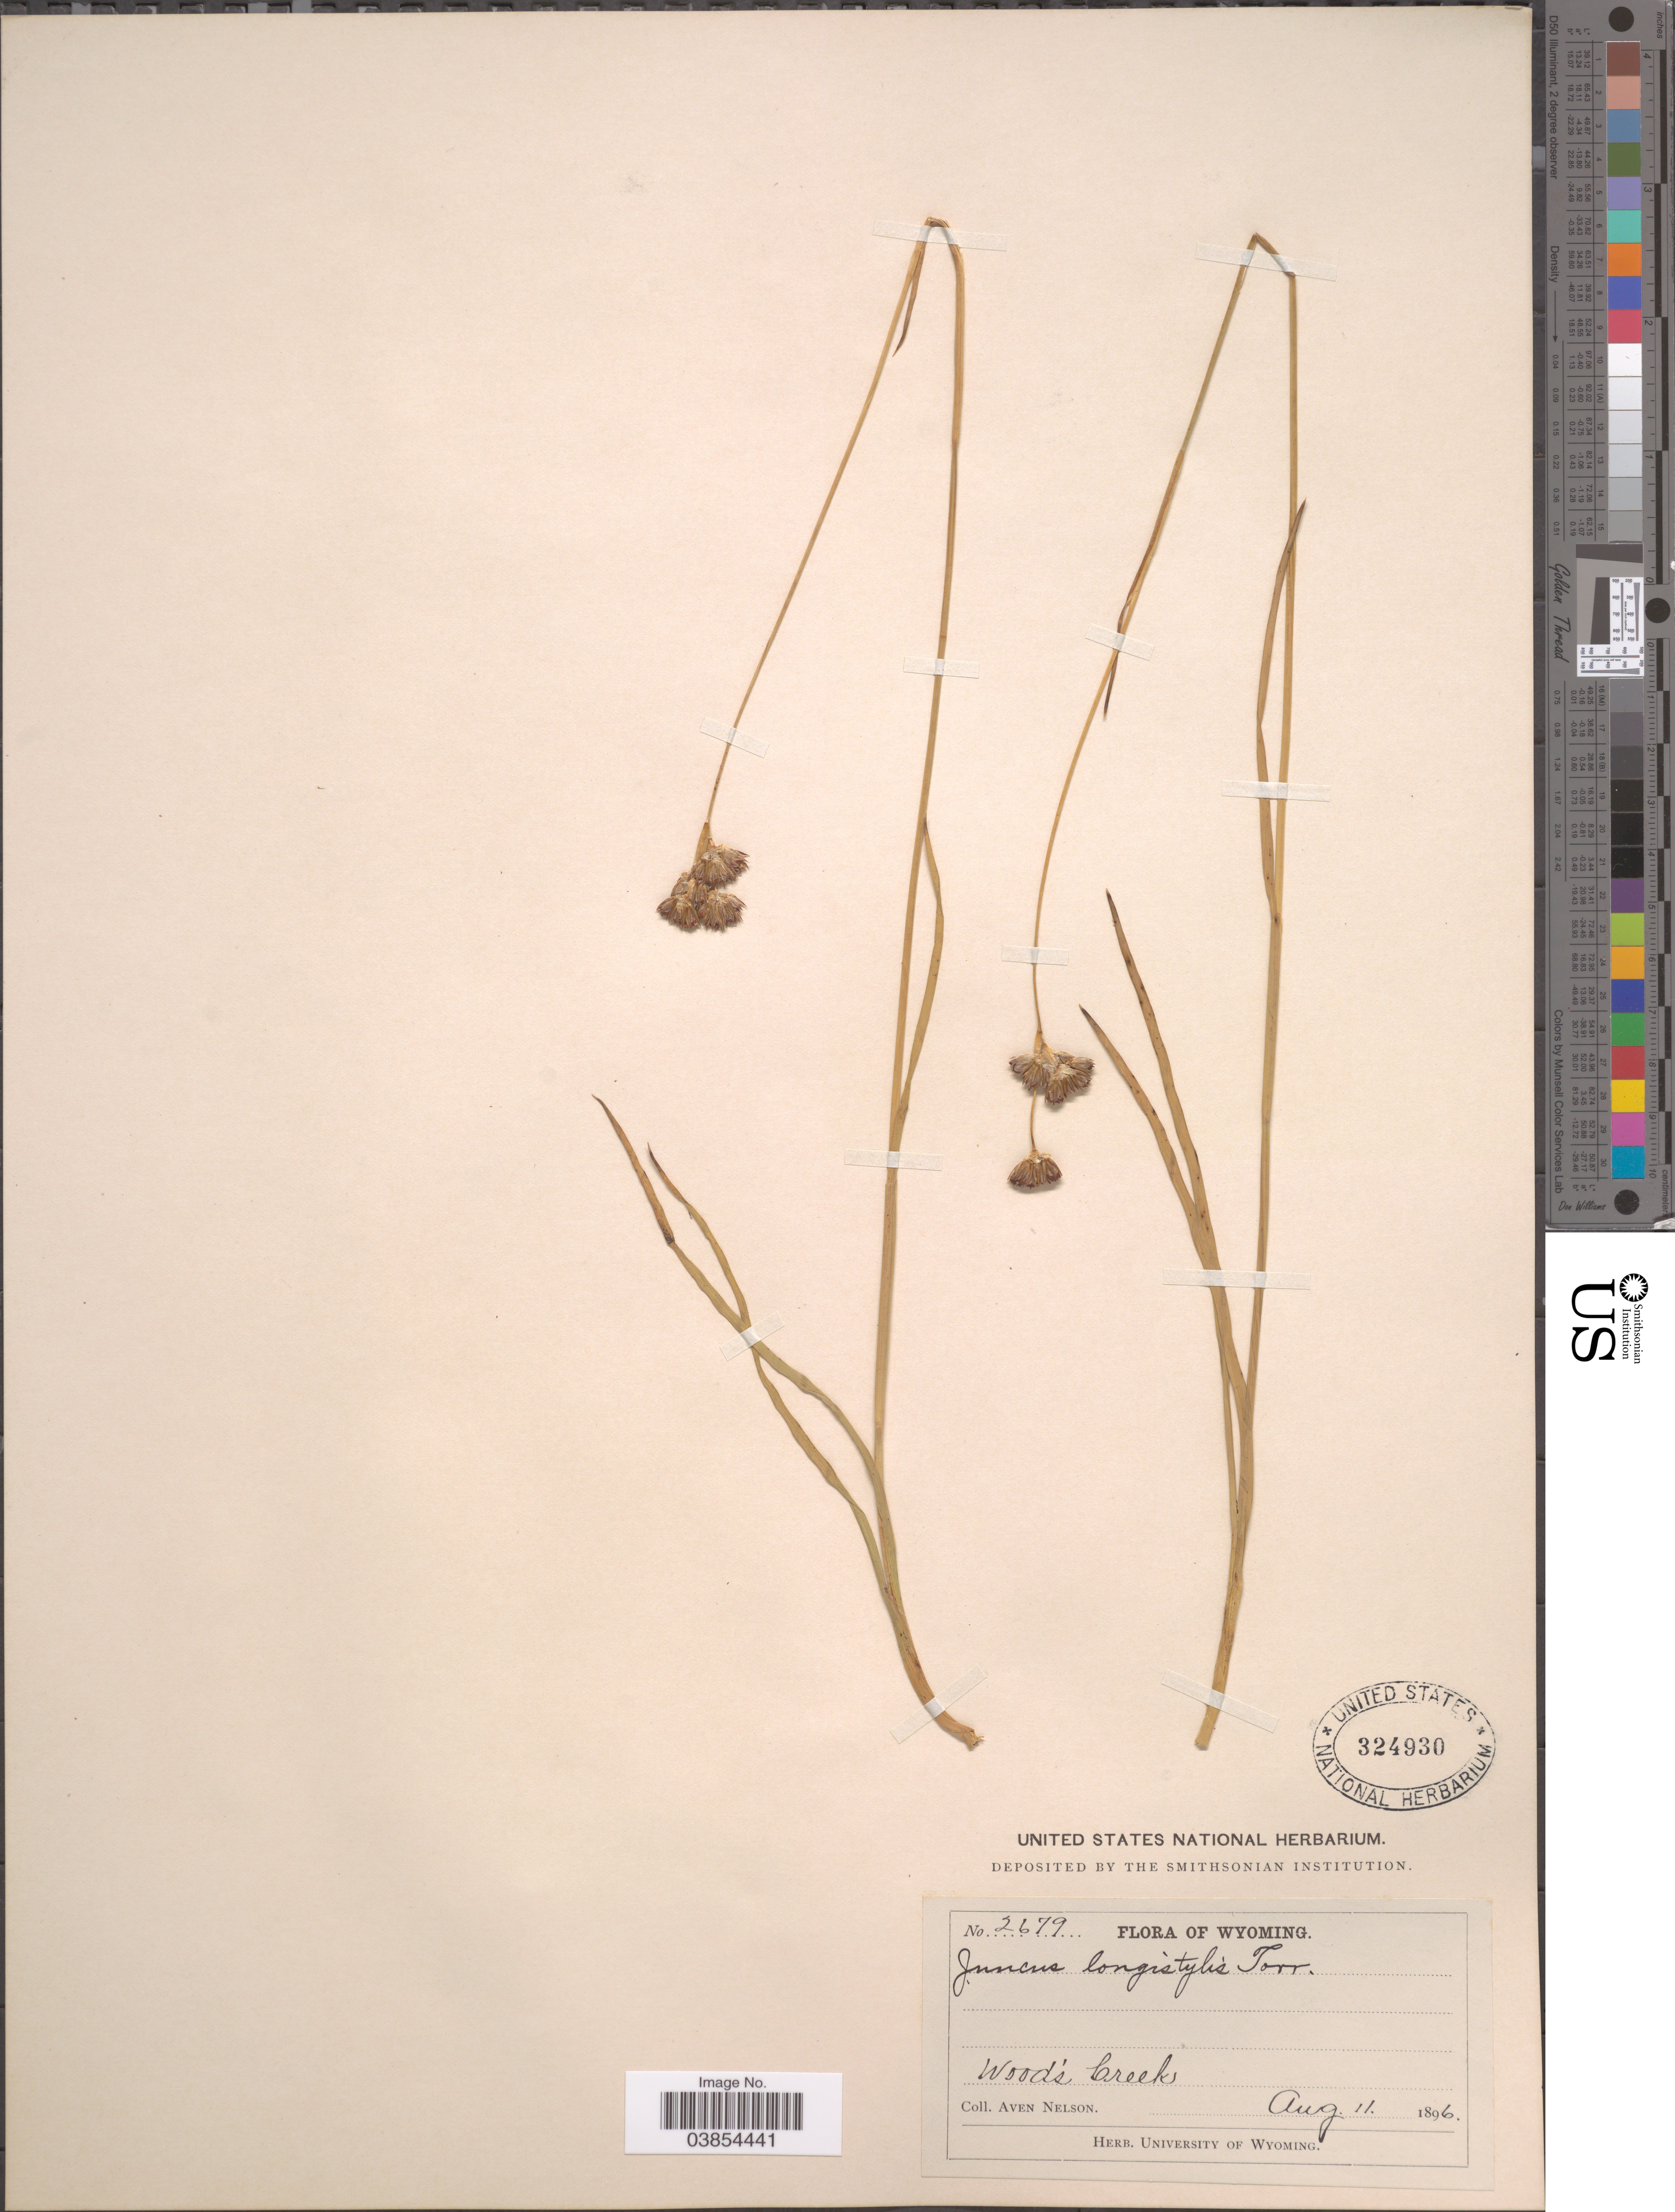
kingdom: Plantae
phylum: Tracheophyta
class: Liliopsida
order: Poales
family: Juncaceae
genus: Juncus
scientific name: Juncus longistylis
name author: Torr.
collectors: A. Nelson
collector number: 2679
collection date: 1896-08-11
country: United States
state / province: Wyoming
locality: Wood's Creek.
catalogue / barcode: US 324930